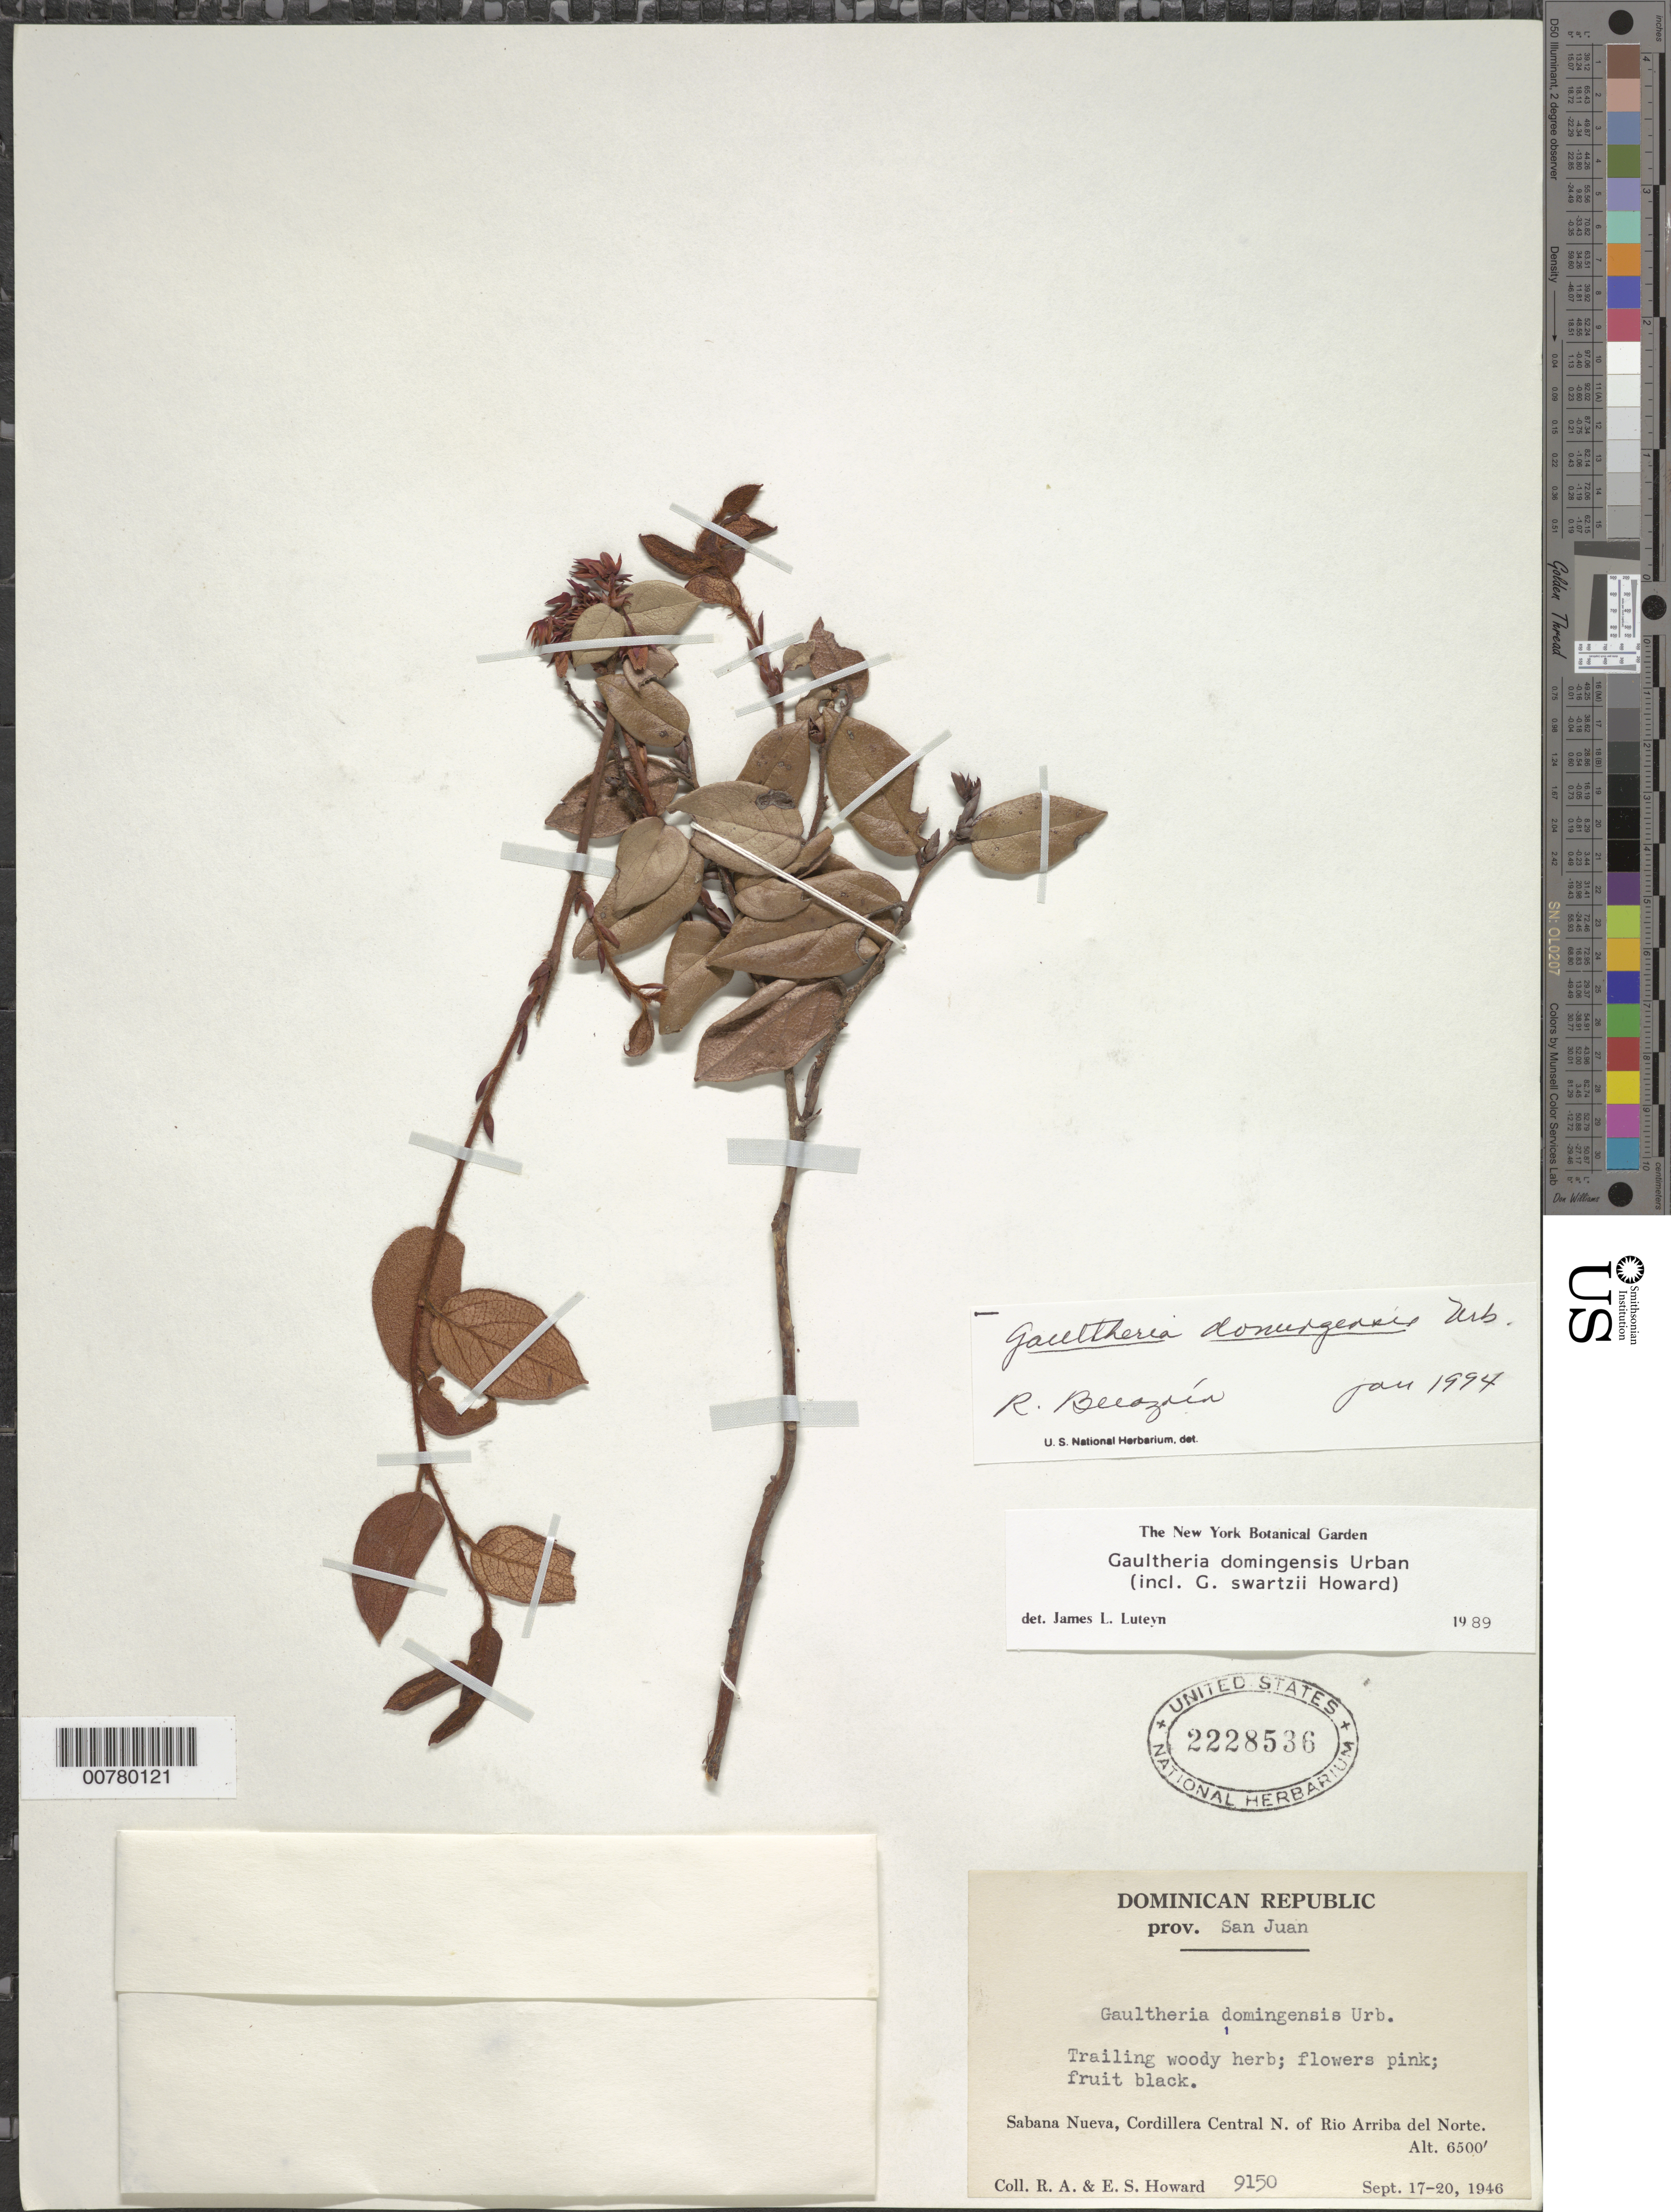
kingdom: Plantae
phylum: Tracheophyta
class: Magnoliopsida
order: Ericales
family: Ericaceae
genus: Gaultheria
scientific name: Gaultheria domingensis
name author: Urb.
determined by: Berozain, R.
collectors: R. A. Howard & E. S. Howard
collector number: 9150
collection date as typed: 17 Sep 1946 20 Se[ 1946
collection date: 1946-09-17/1946-09-20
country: Dominican Republic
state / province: San Juan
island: Hispaniola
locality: Sabana Nueva, Cordillera Central north of Arriba del Norte River.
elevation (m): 1981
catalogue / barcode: US 2228536